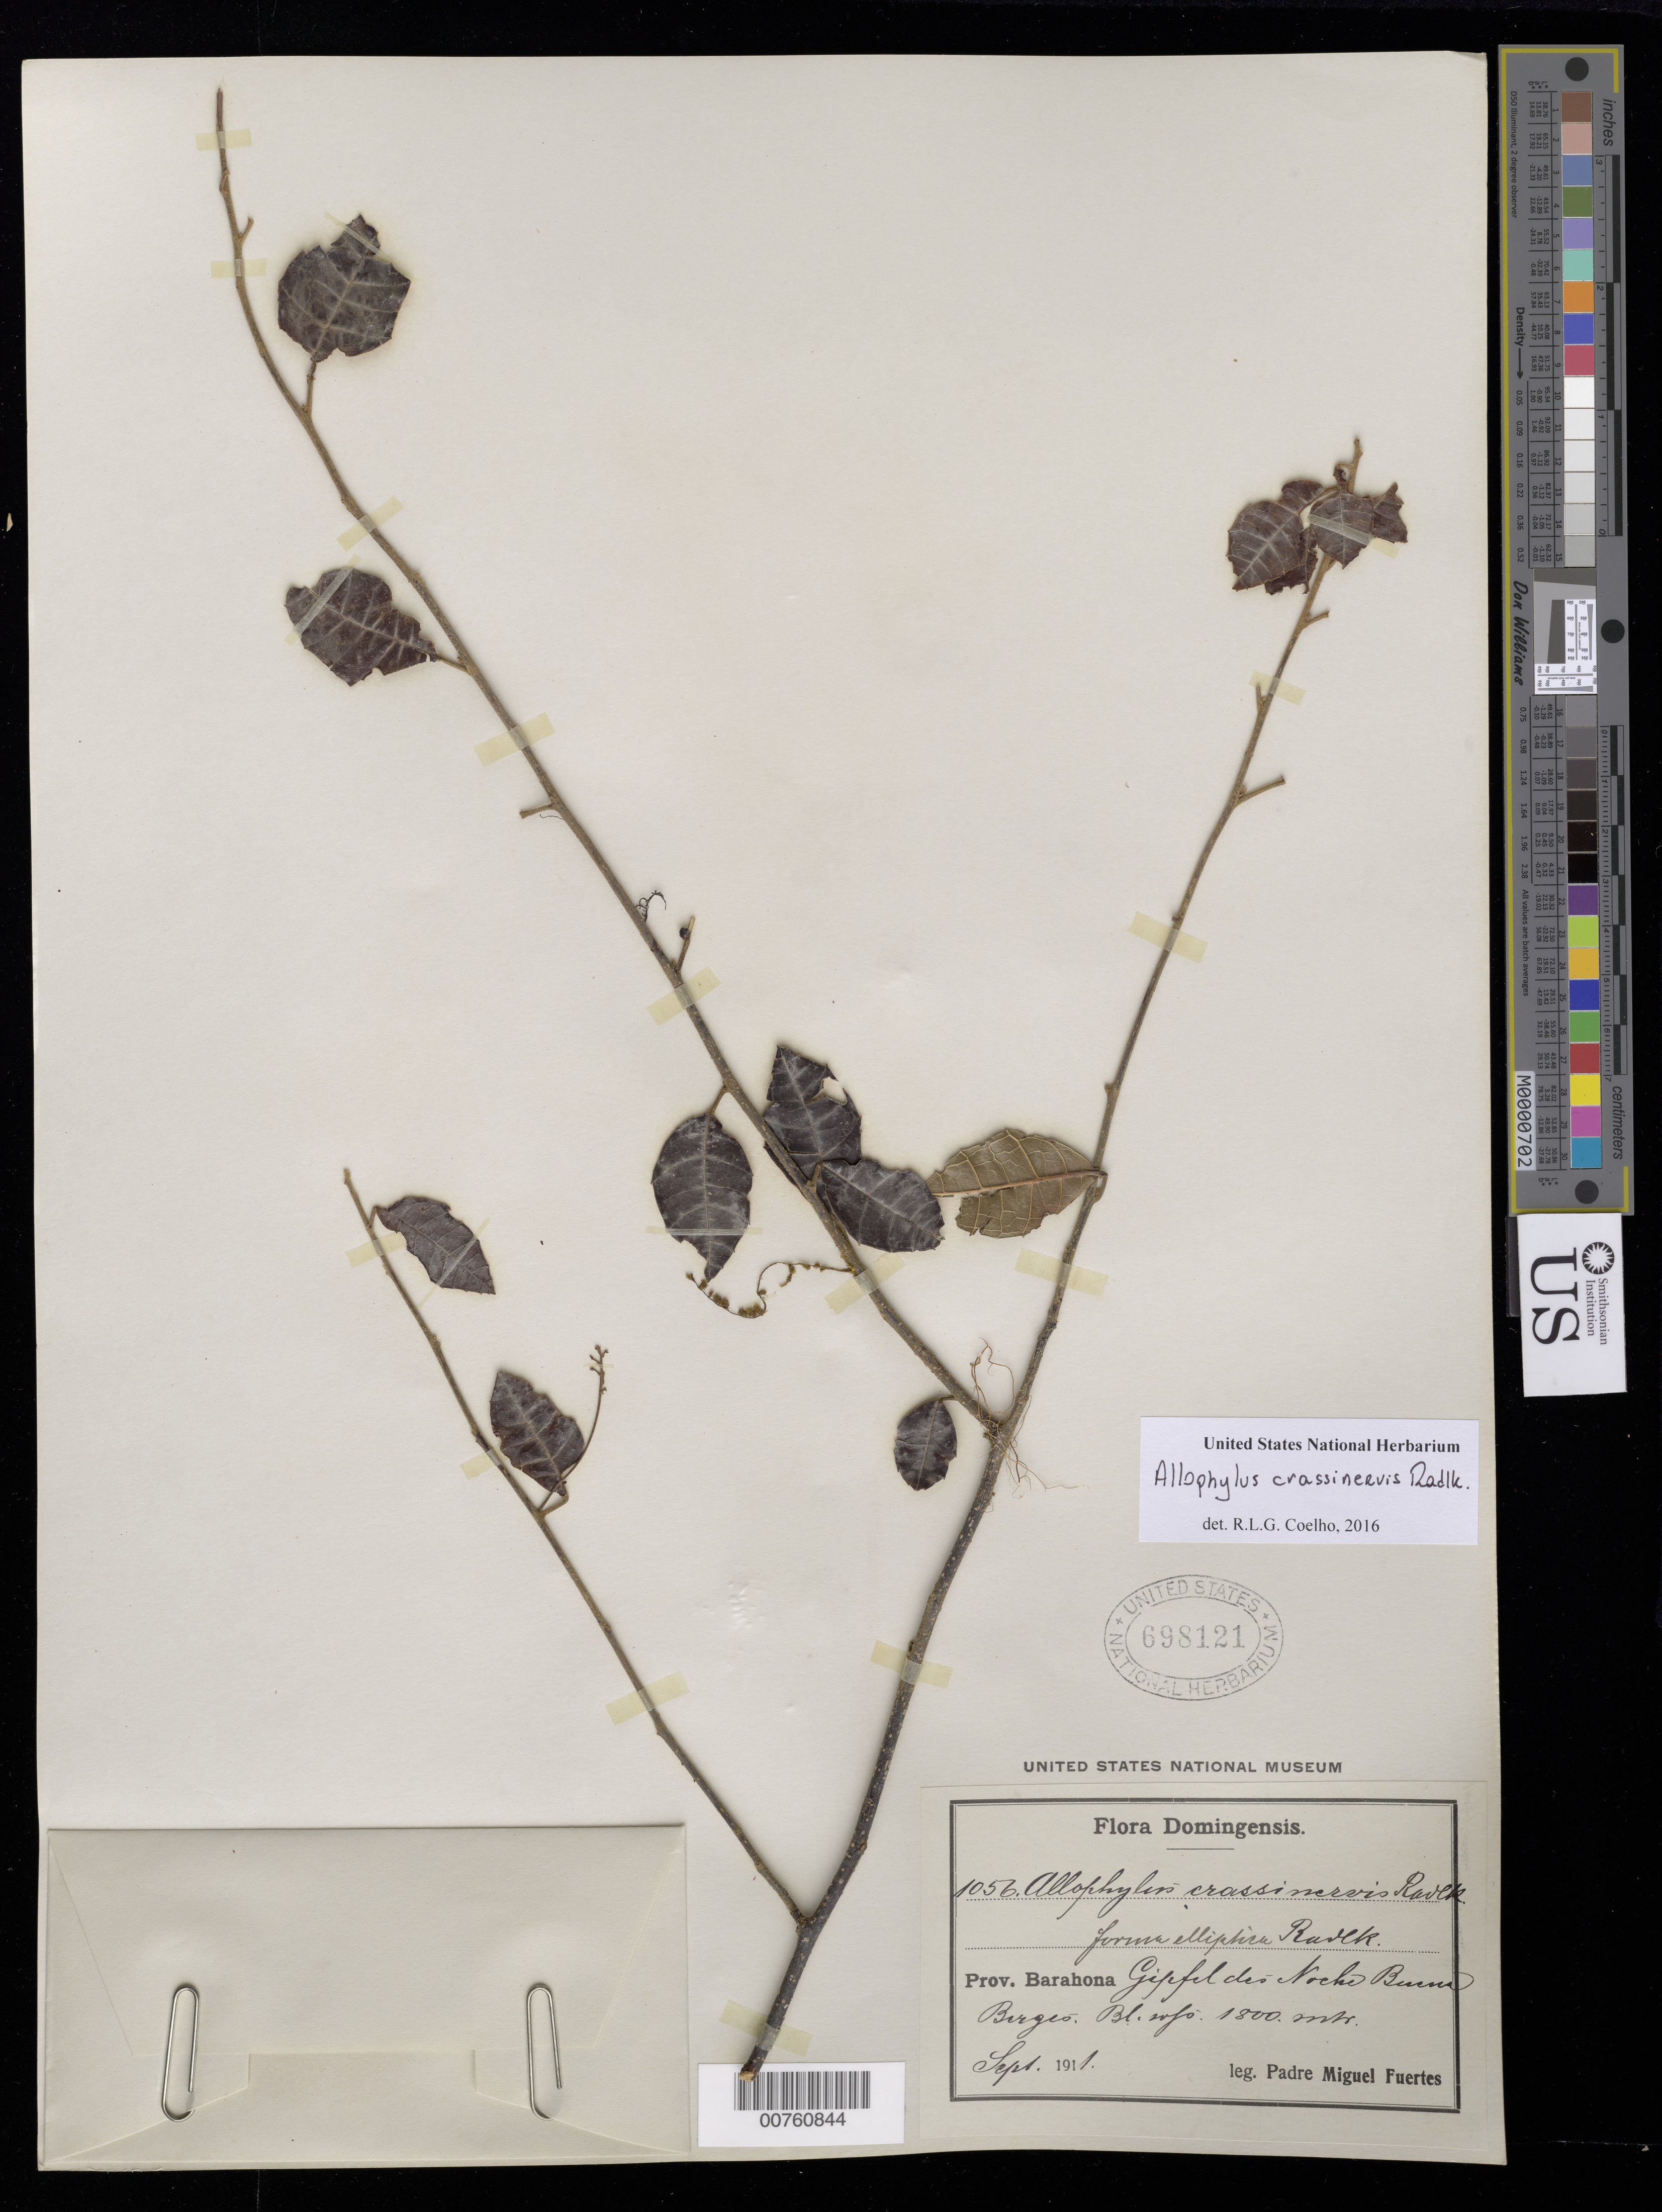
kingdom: Plantae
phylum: Tracheophyta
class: Magnoliopsida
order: Sapindales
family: Sapindaceae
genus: Allophylus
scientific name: Allophylus crassinervis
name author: Radlk.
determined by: Coelho, Rubens L. G.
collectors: M. D. Fuertes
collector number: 1056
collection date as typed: Sep 1911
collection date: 1911-09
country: Dominican Republic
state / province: Barahona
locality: Gripfel des Noche Bucna? Berges.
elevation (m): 1800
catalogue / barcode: US 698121